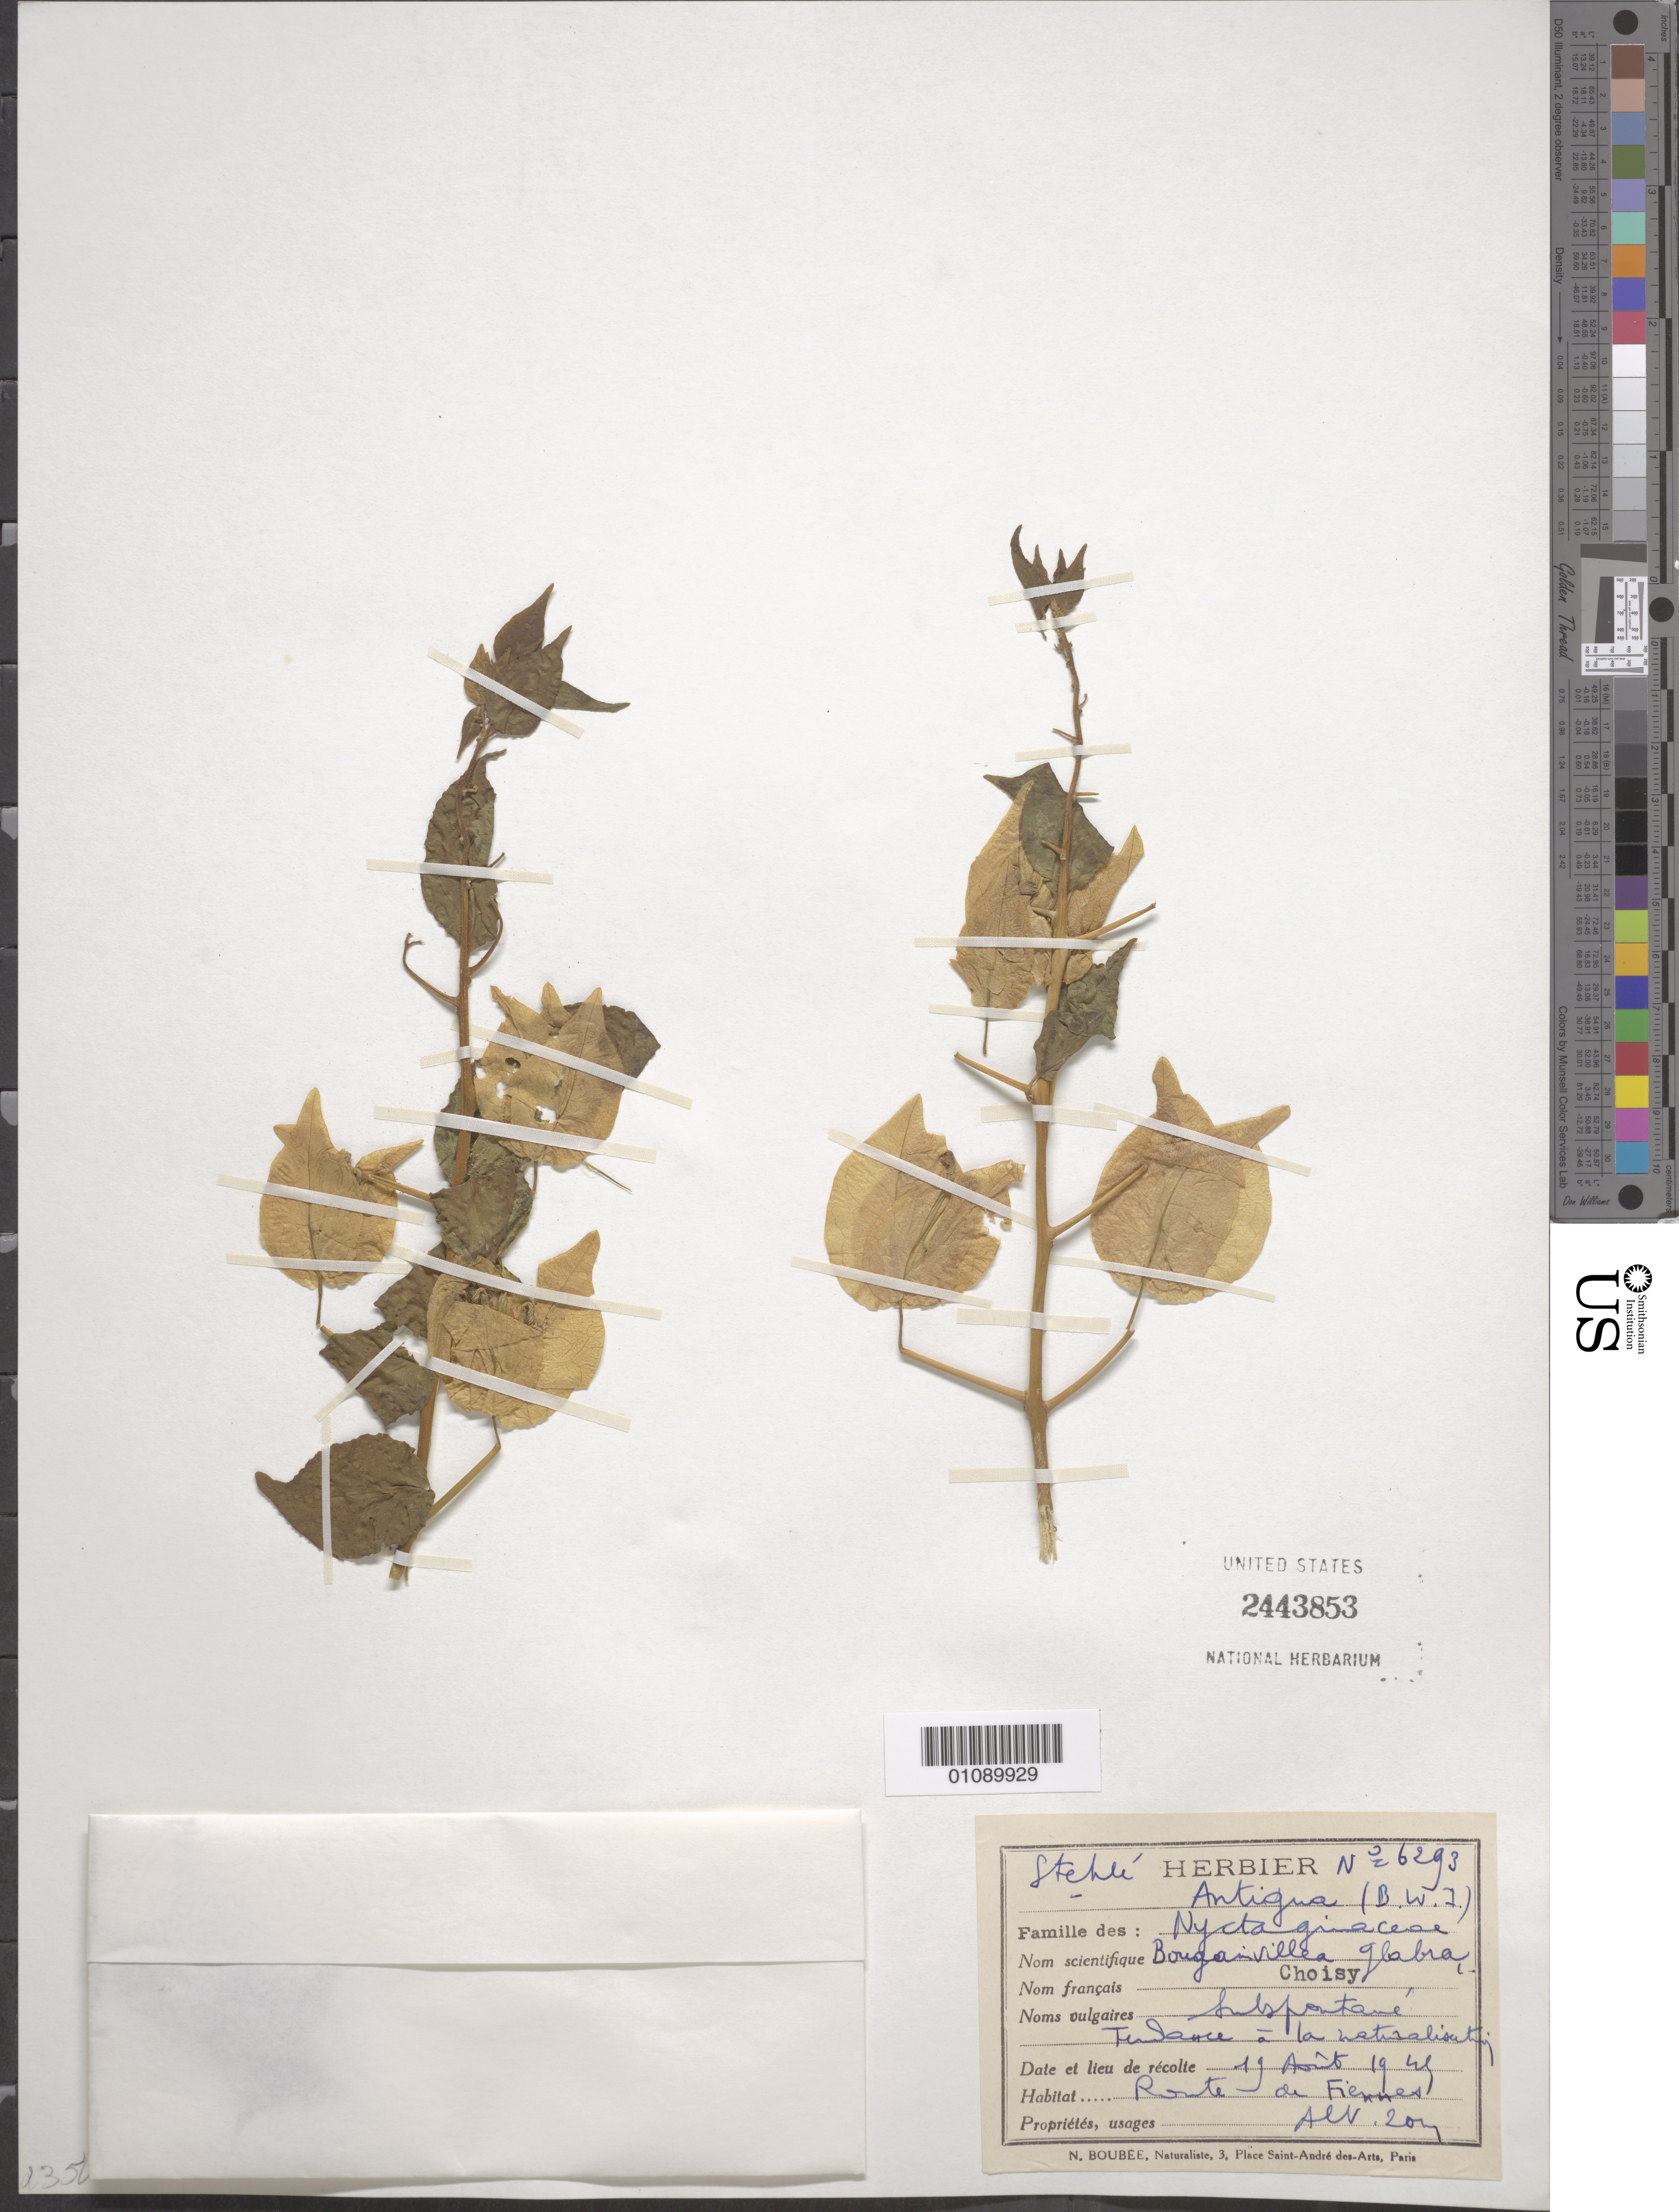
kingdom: Plantae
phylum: Tracheophyta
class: Magnoliopsida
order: Caryophyllales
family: Nyctaginaceae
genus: Bougainvillea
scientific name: Bougainvillea glabra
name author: Choisy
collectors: H. Stehlé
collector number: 6293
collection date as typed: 19 Aug 1945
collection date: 1945-08-19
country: Antigua and Barbuda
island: Antigua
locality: route de Fiennes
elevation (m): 20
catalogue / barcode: US 2443853